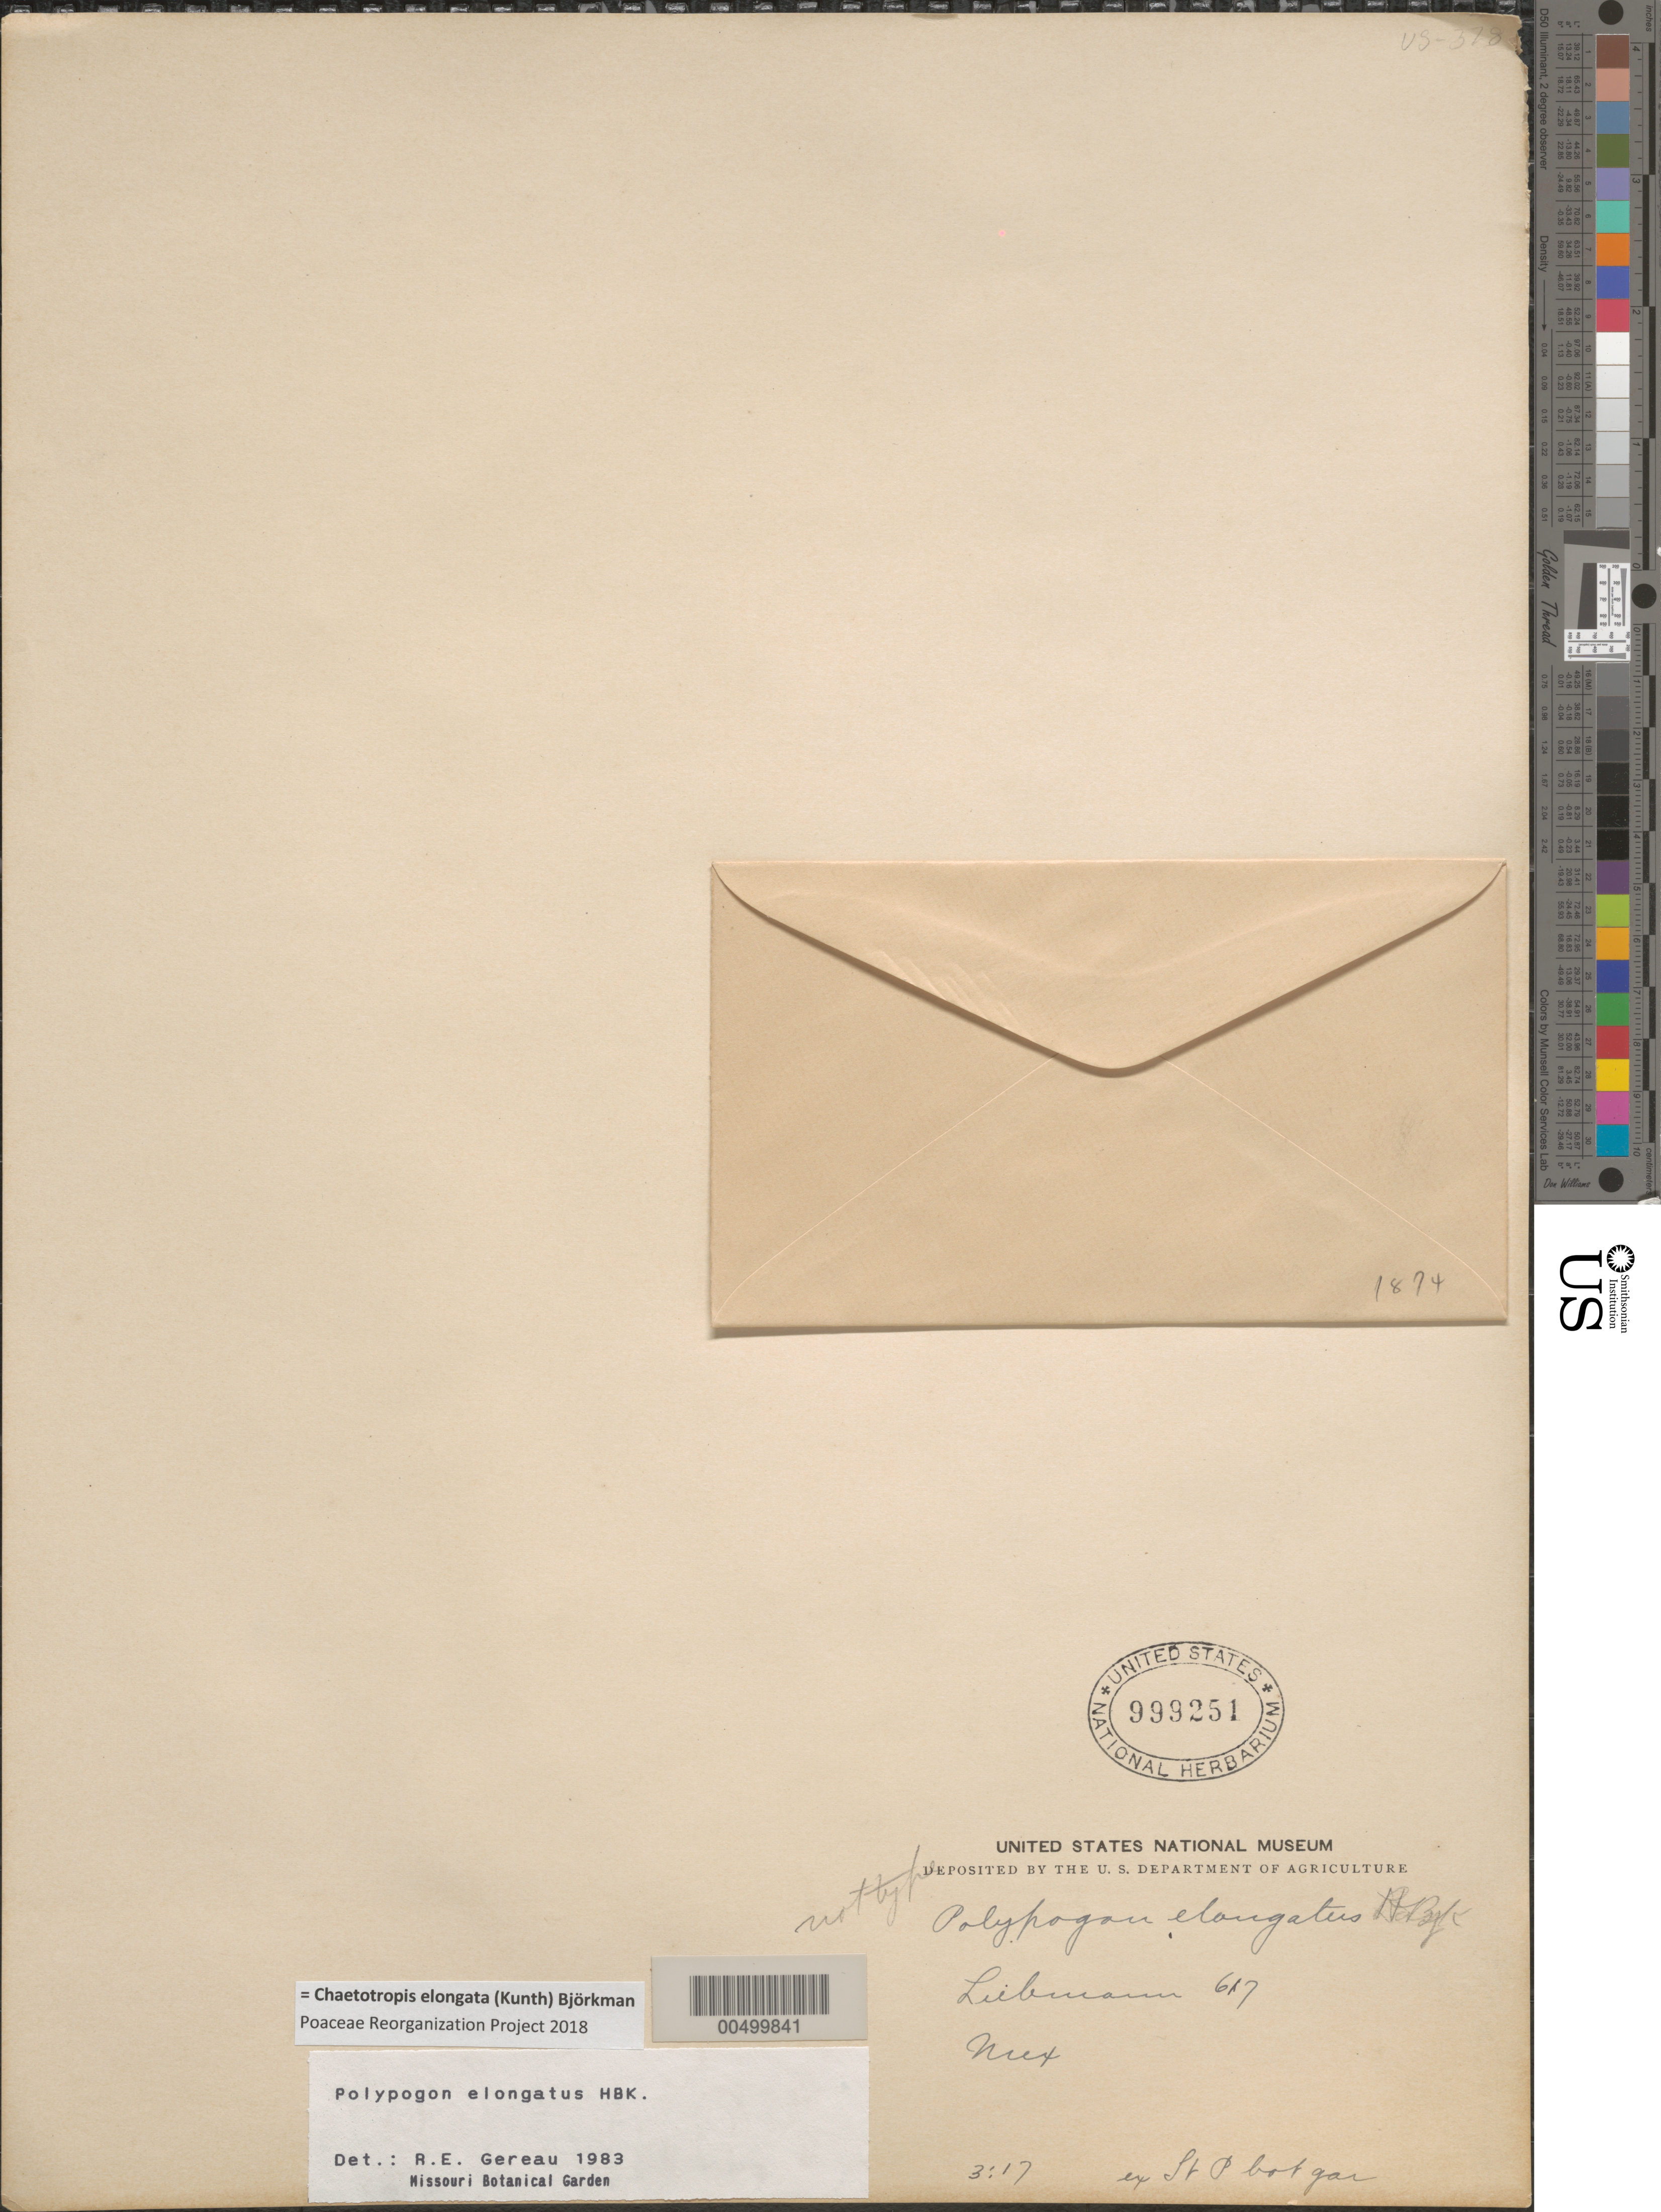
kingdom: Plantae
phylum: Tracheophyta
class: Liliopsida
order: Poales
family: Poaceae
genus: Chaetotropis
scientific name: Chaetotropis elongata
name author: (Kunth) Björkman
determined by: Poaceae Reorganization Project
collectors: F. M. Liebmann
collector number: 617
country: Mexico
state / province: Jalisco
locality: San Ramon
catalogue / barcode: US 999251